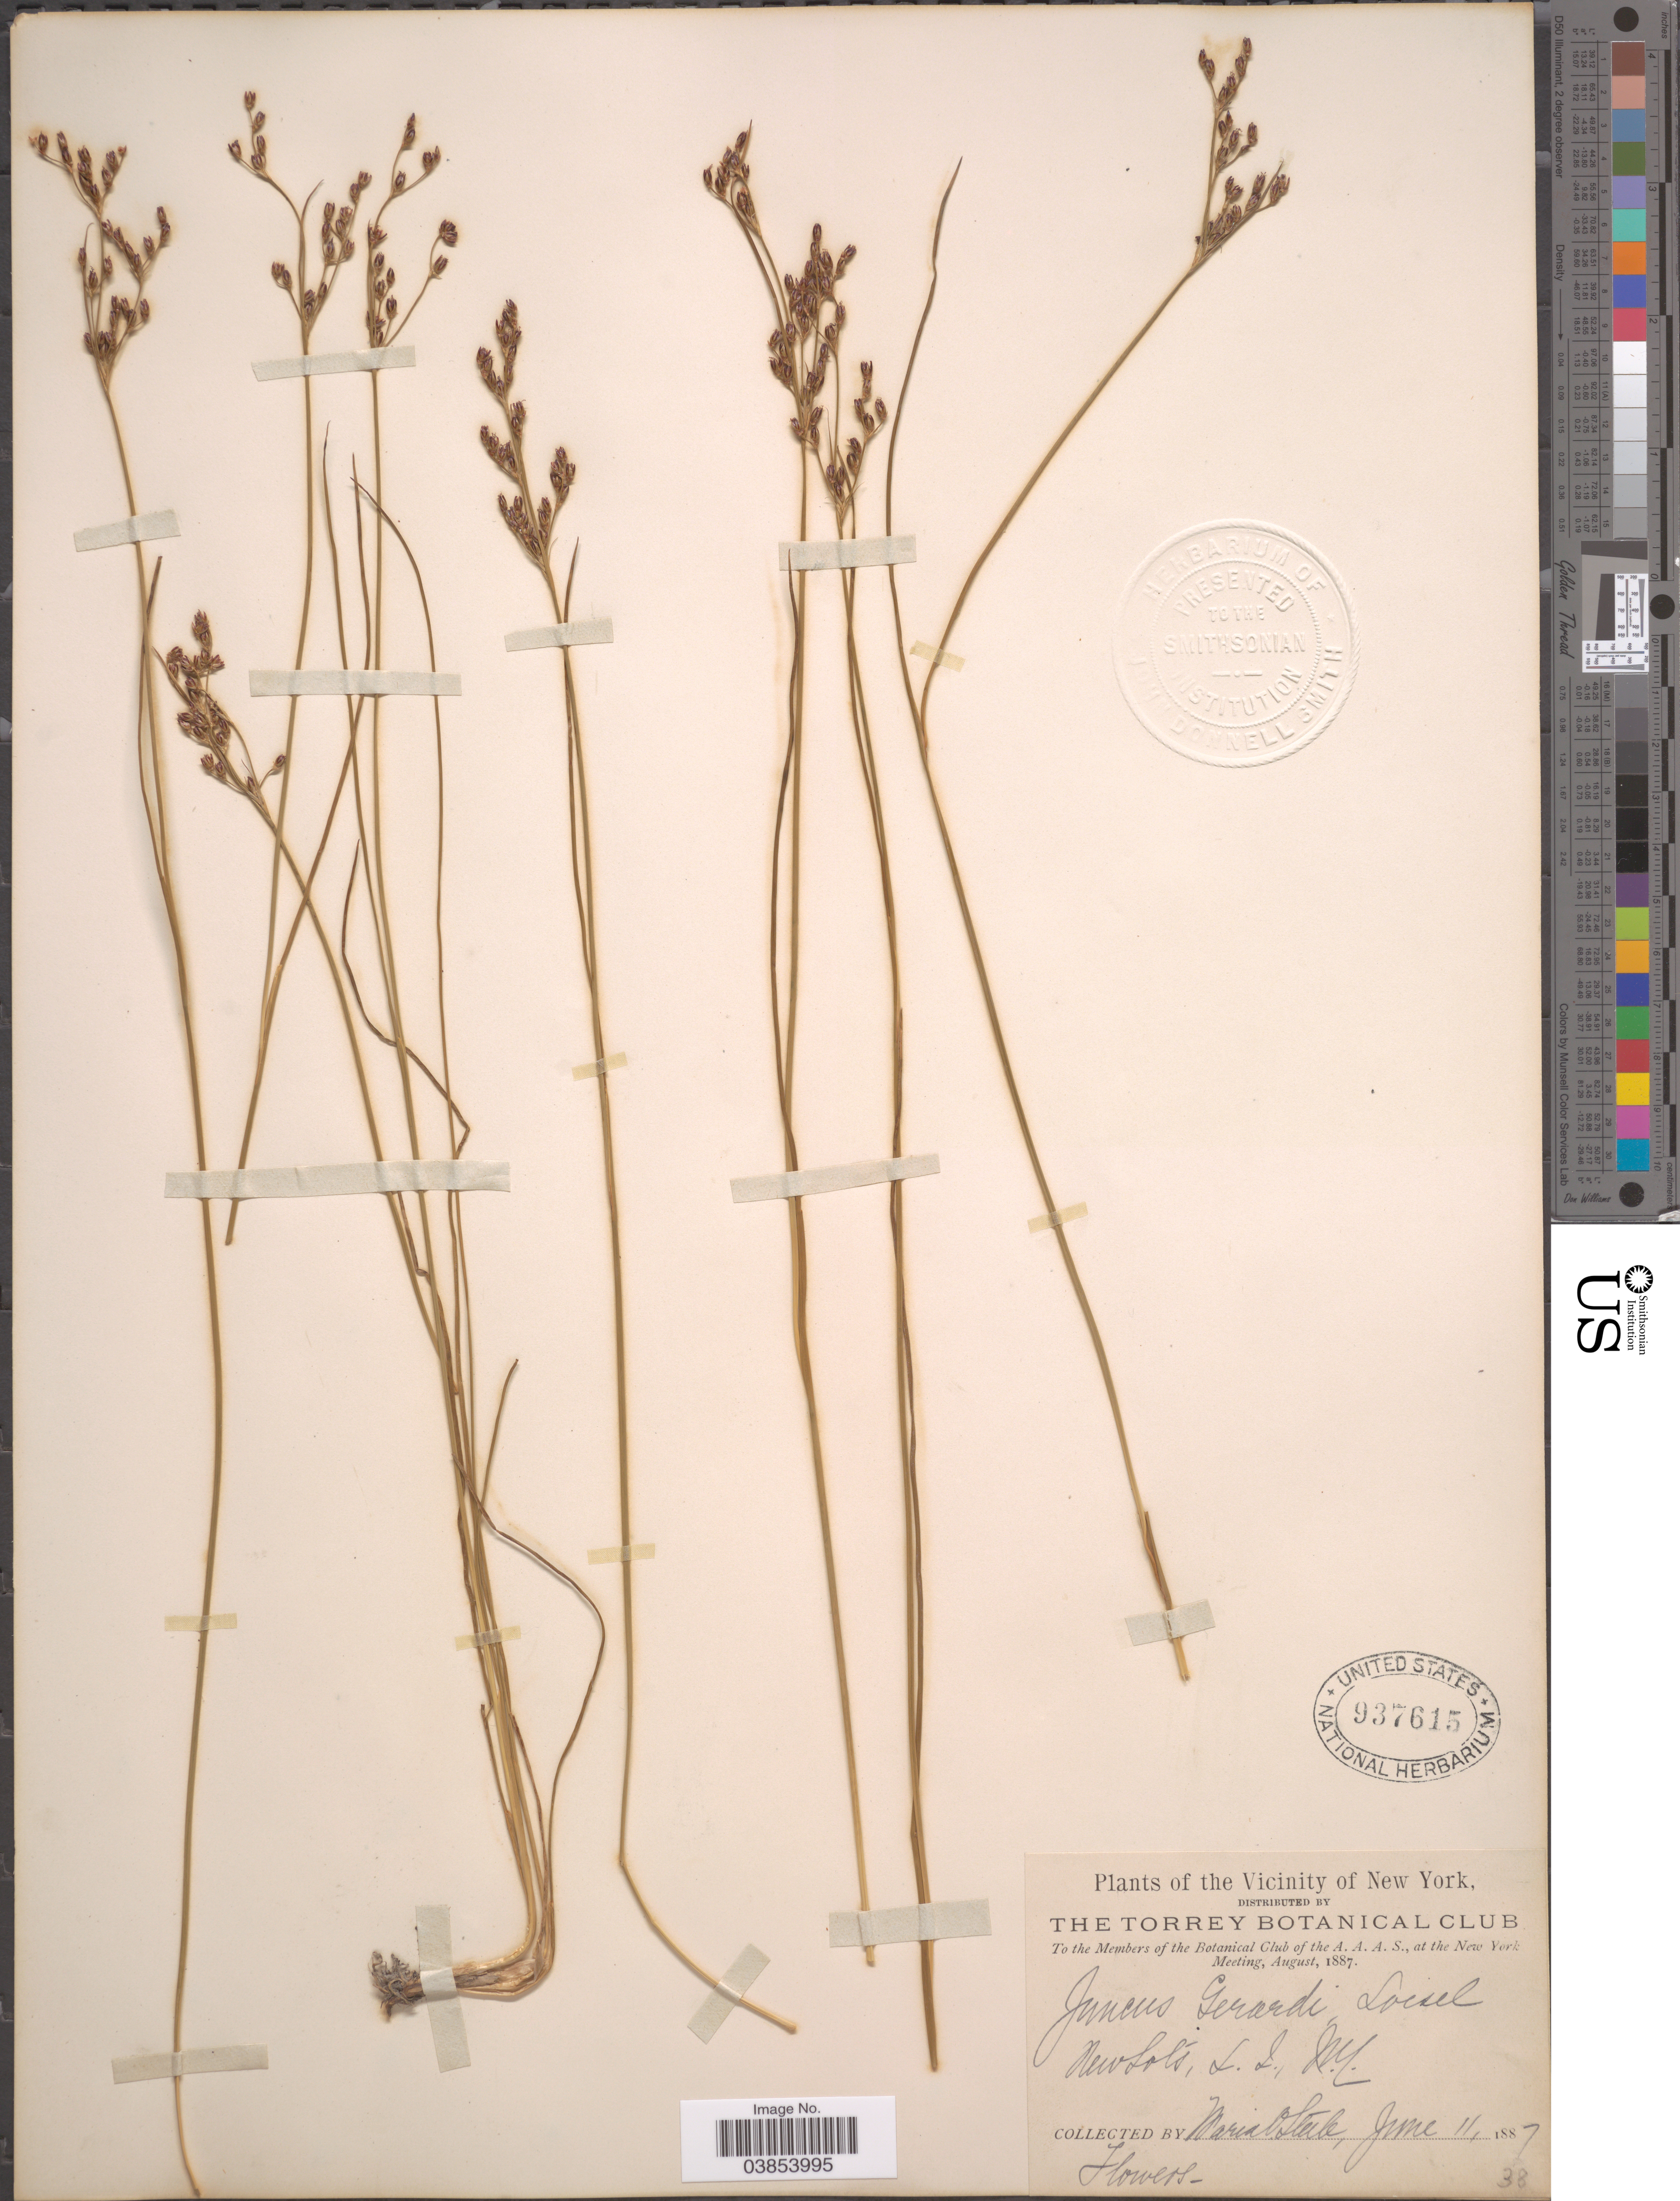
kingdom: Plantae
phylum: Tracheophyta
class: Liliopsida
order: Poales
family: Juncaceae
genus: Juncus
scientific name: Juncus gerardi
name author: Loisel.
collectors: M. O. Steele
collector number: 38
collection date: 1887-06-11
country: United States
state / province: New York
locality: Vicinity of New York. New Lots, L.I..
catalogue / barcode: US 937615